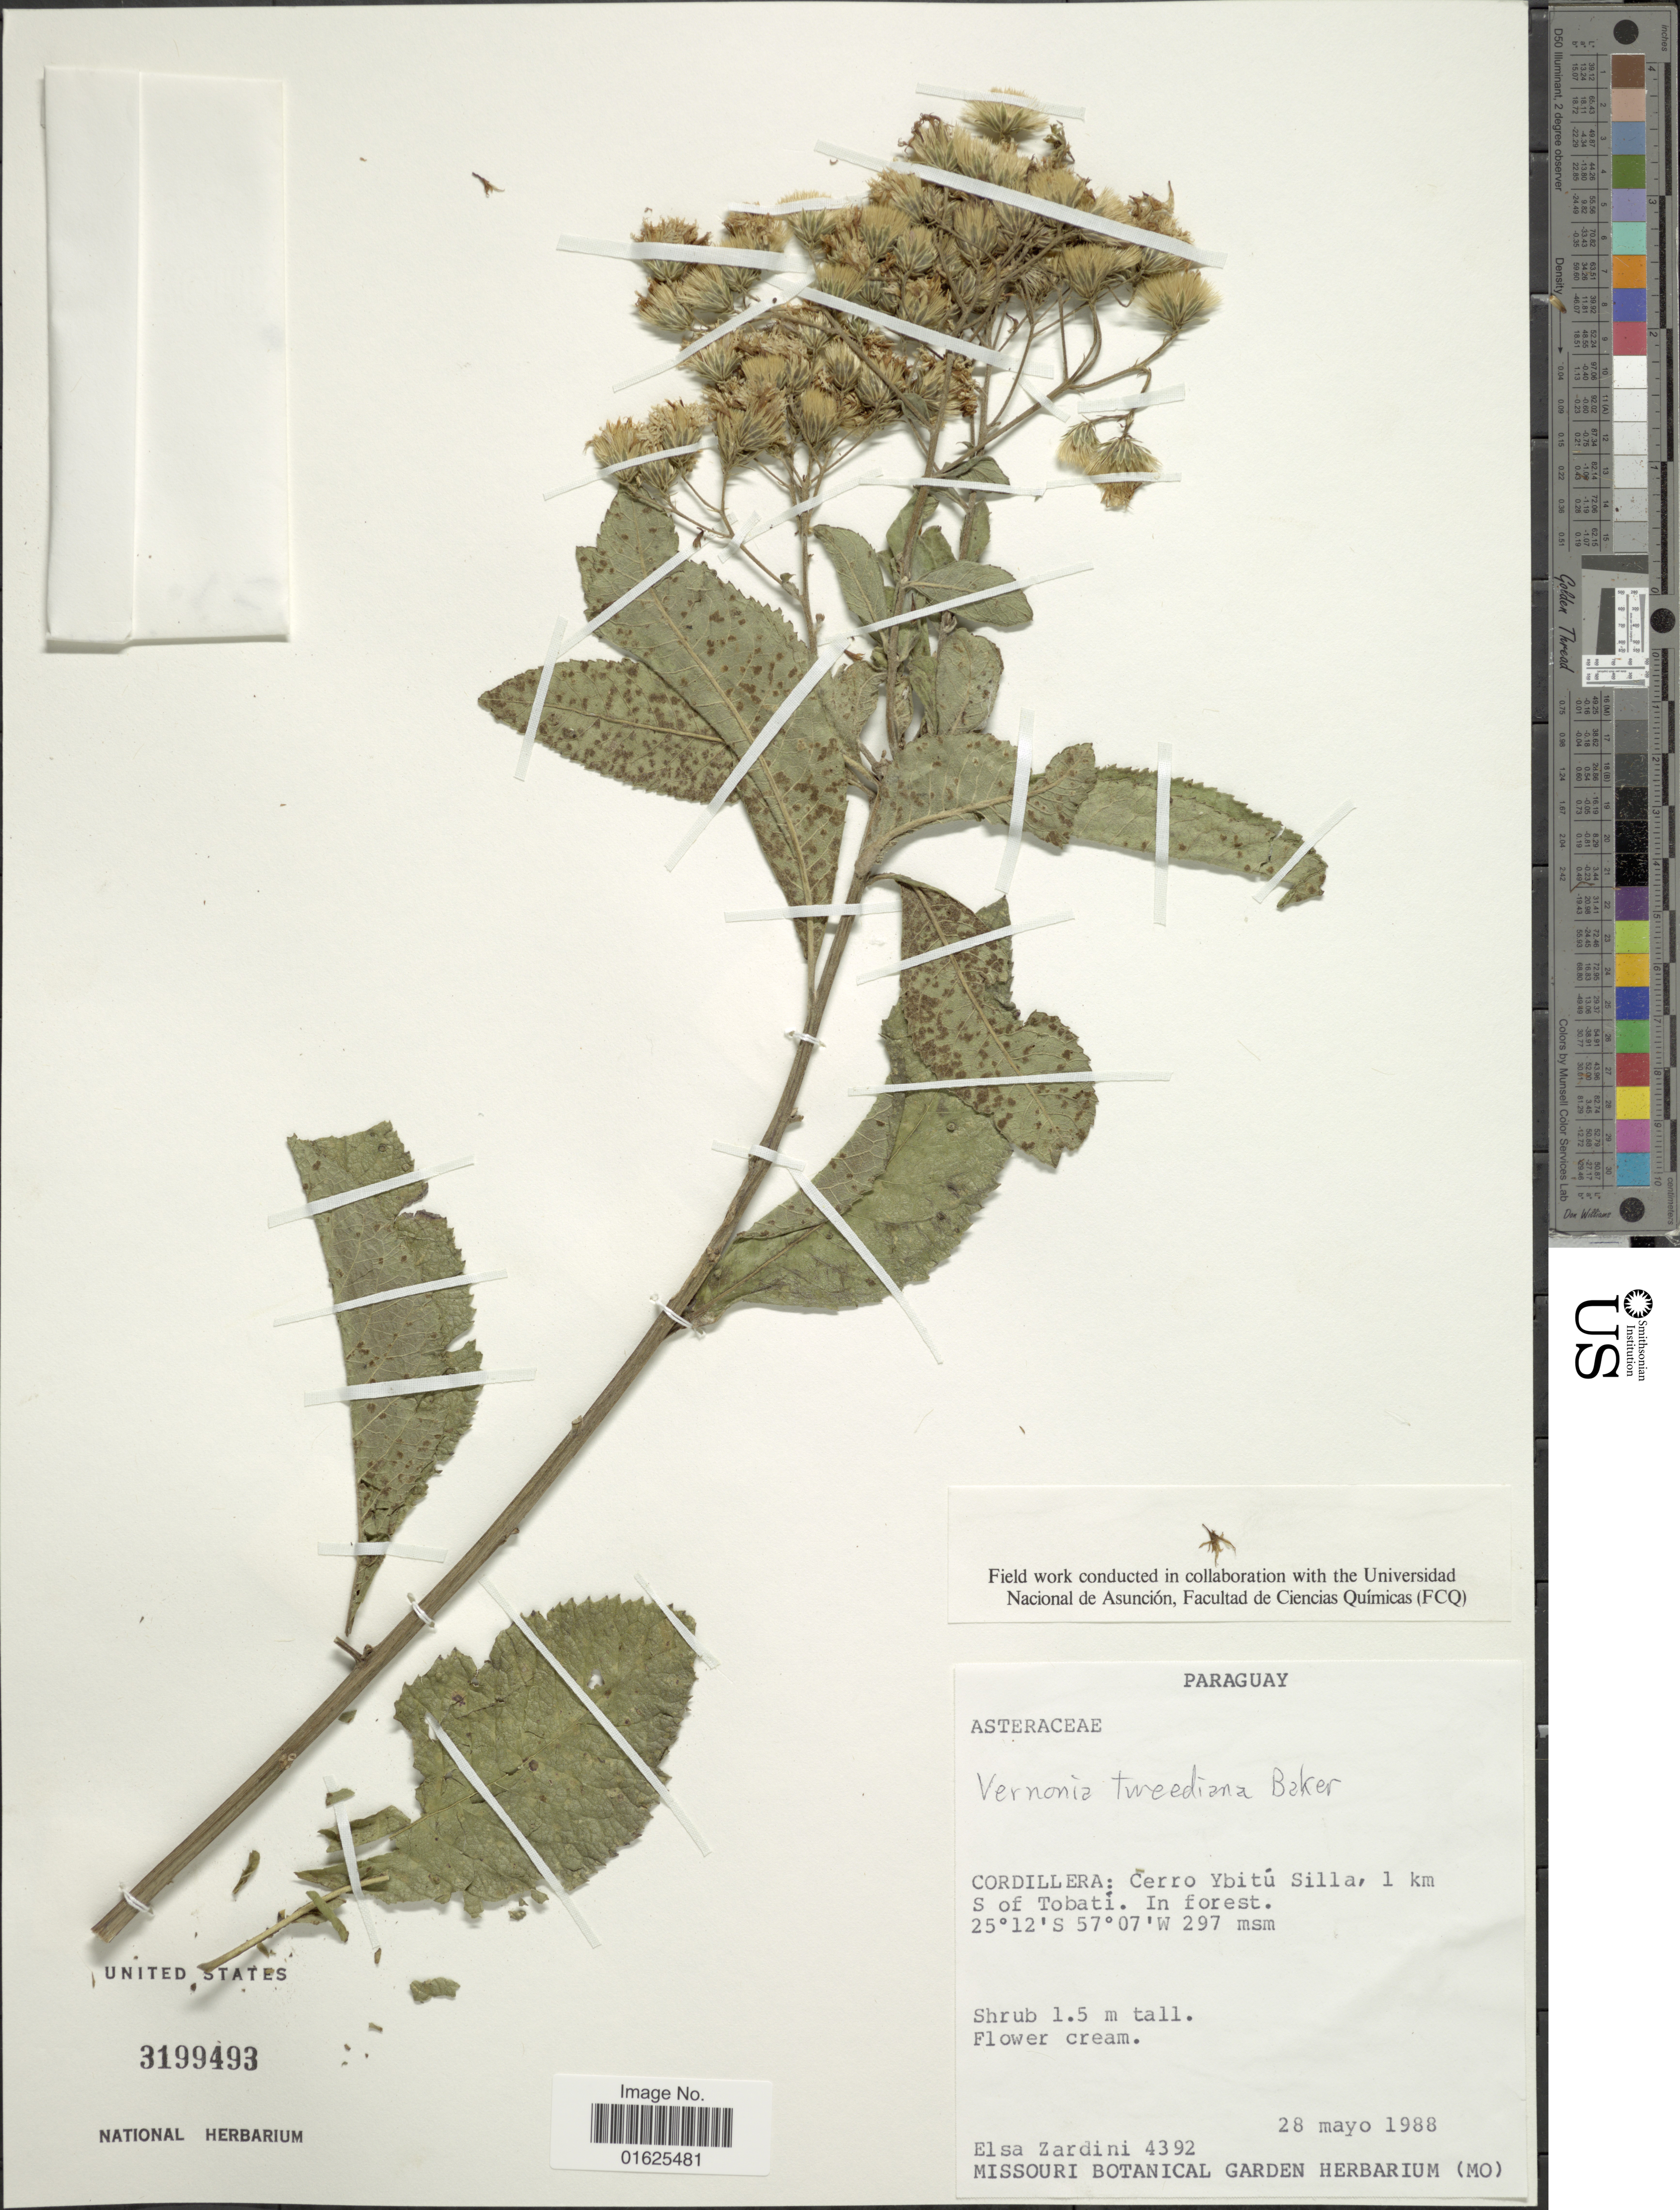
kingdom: Plantae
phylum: Tracheophyta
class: Magnoliopsida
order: Asterales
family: Asteraceae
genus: Vernonanthura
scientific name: Vernonanthura tweedieana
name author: (Baker) H. Rob.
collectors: E. M. Zardini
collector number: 4392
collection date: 1988-05-28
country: Paraguay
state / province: Cordillera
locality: Cerro Ybitú Silla, 1 km S of Tobatí. In forest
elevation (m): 297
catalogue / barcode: US 3199493